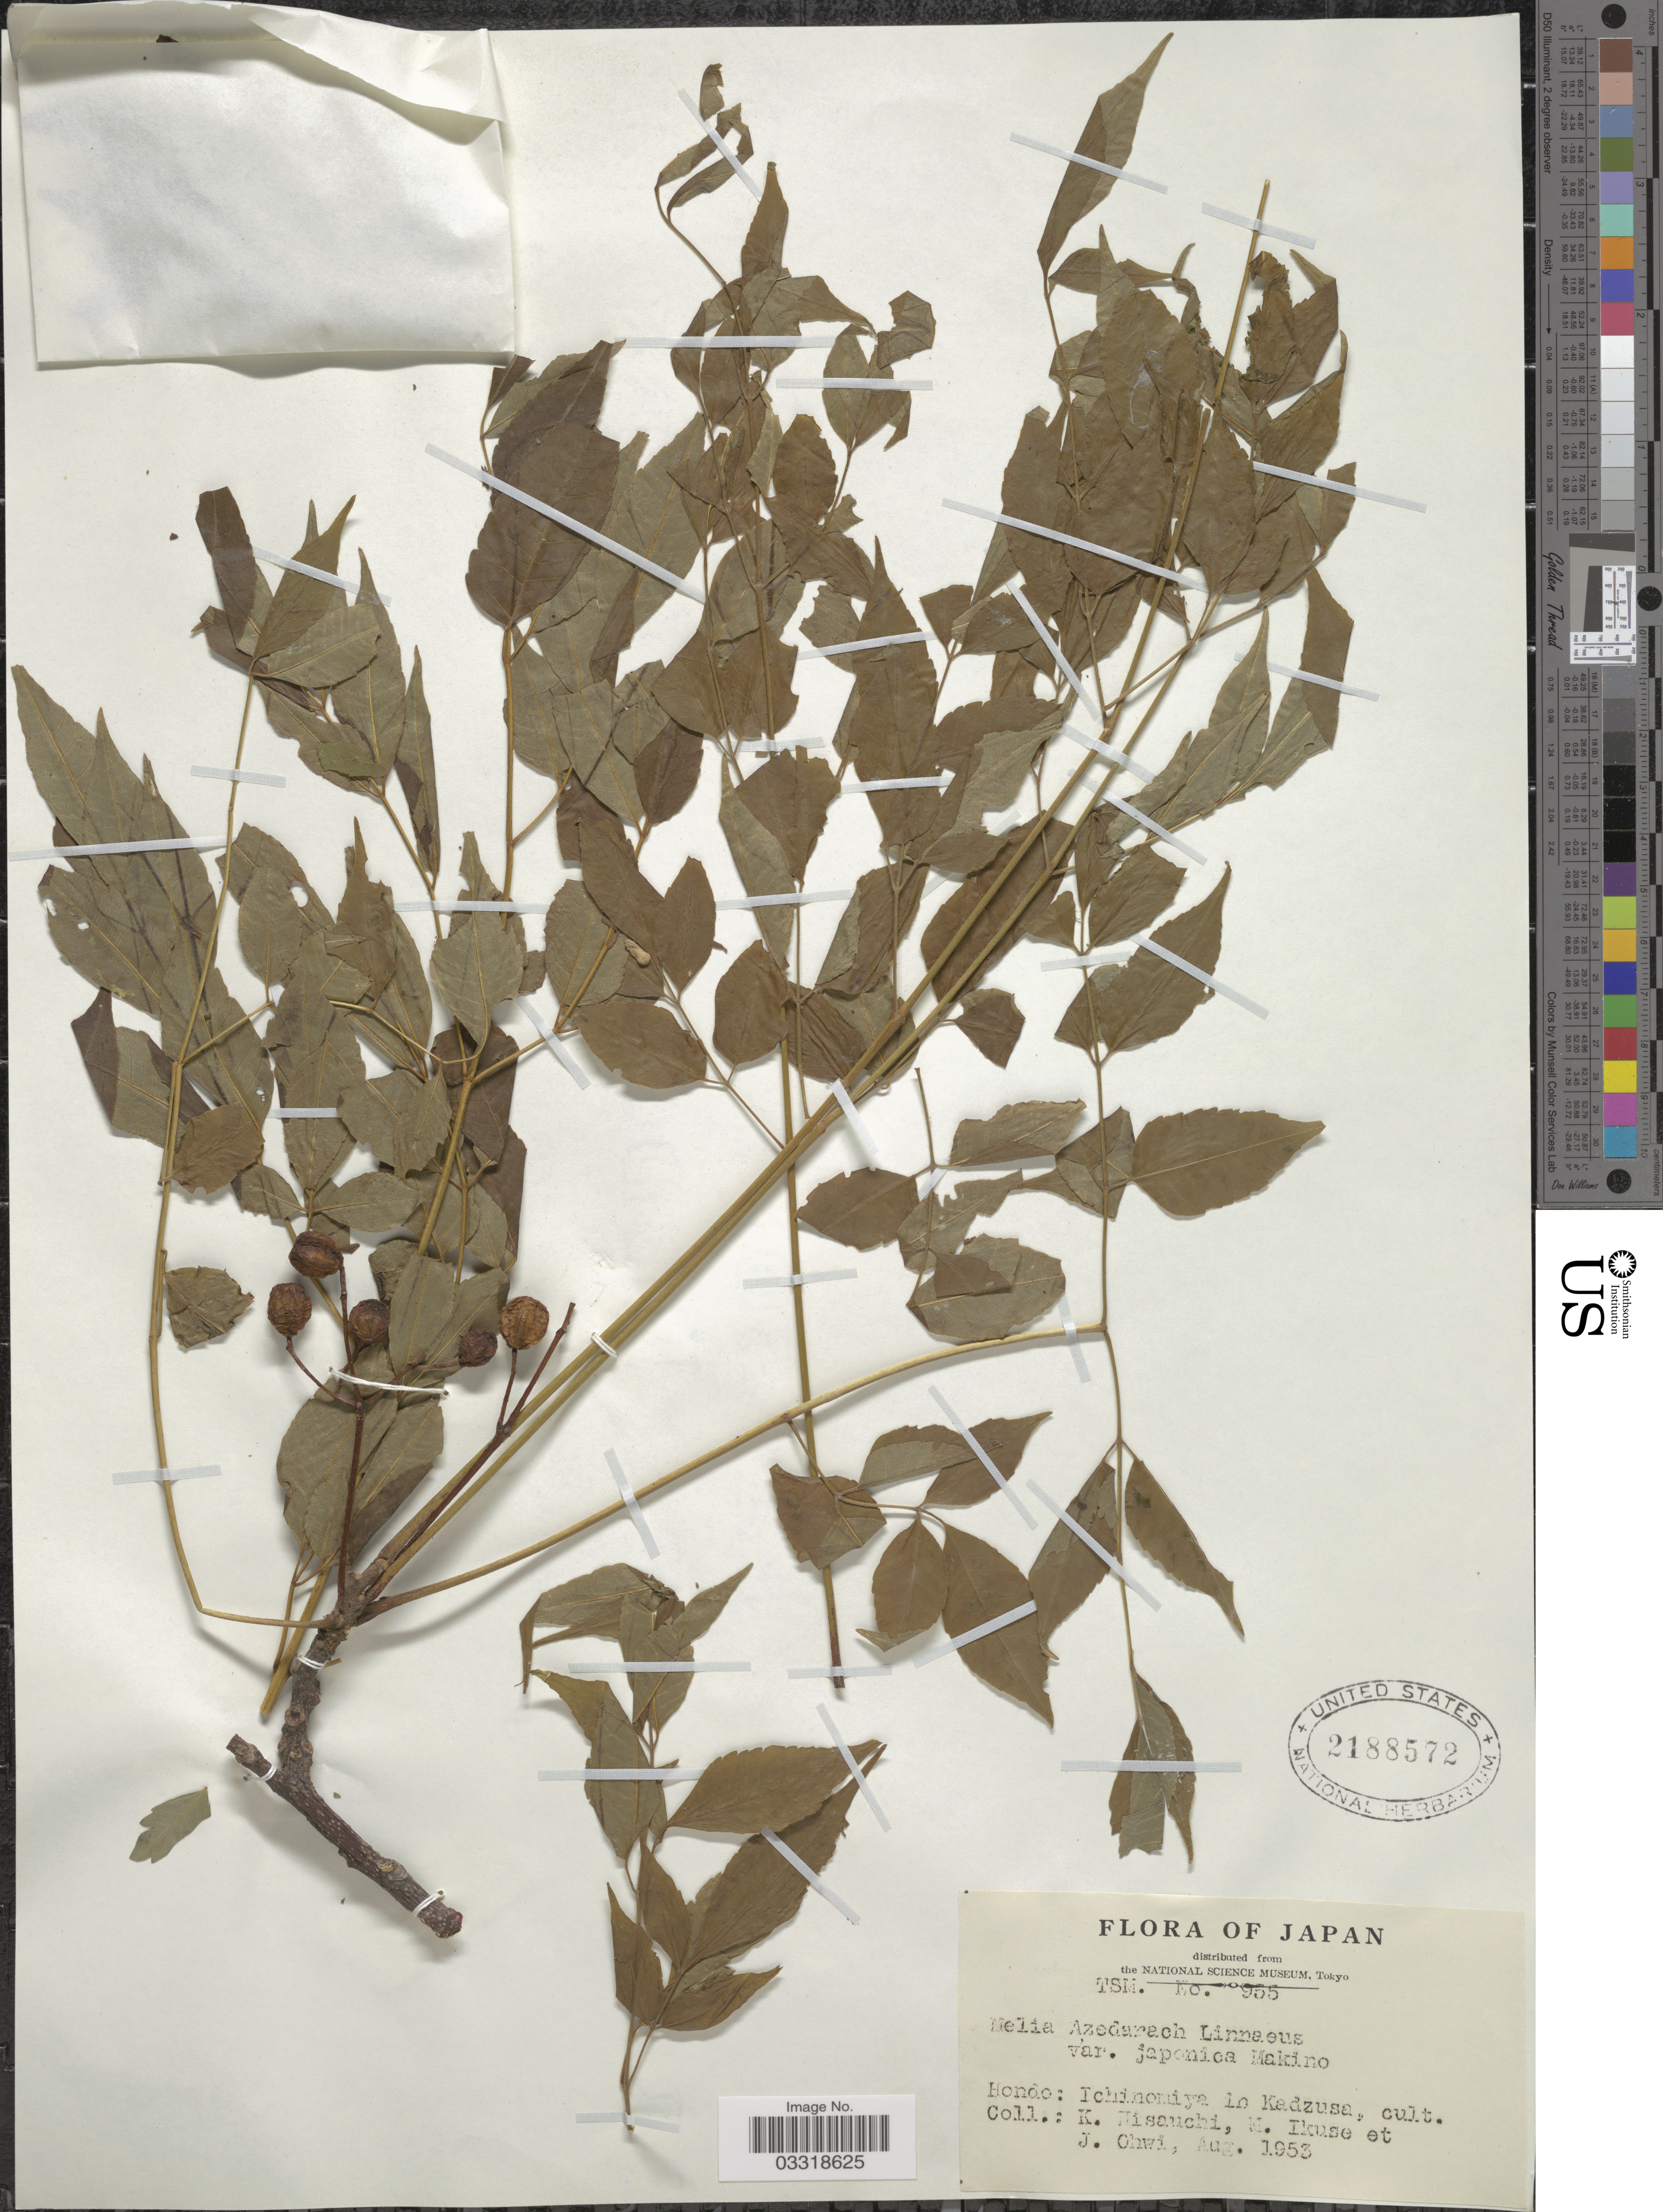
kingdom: Plantae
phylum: Tracheophyta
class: Magnoliopsida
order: Sapindales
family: Meliaceae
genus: Melia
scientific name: Melia azedarach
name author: L.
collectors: K. Hisauchi, M. Ikuse & J. Ohwi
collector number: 955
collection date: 1953-08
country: Japan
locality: Hondo: Ichinomiya in Kadzusa.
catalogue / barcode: US 2188572